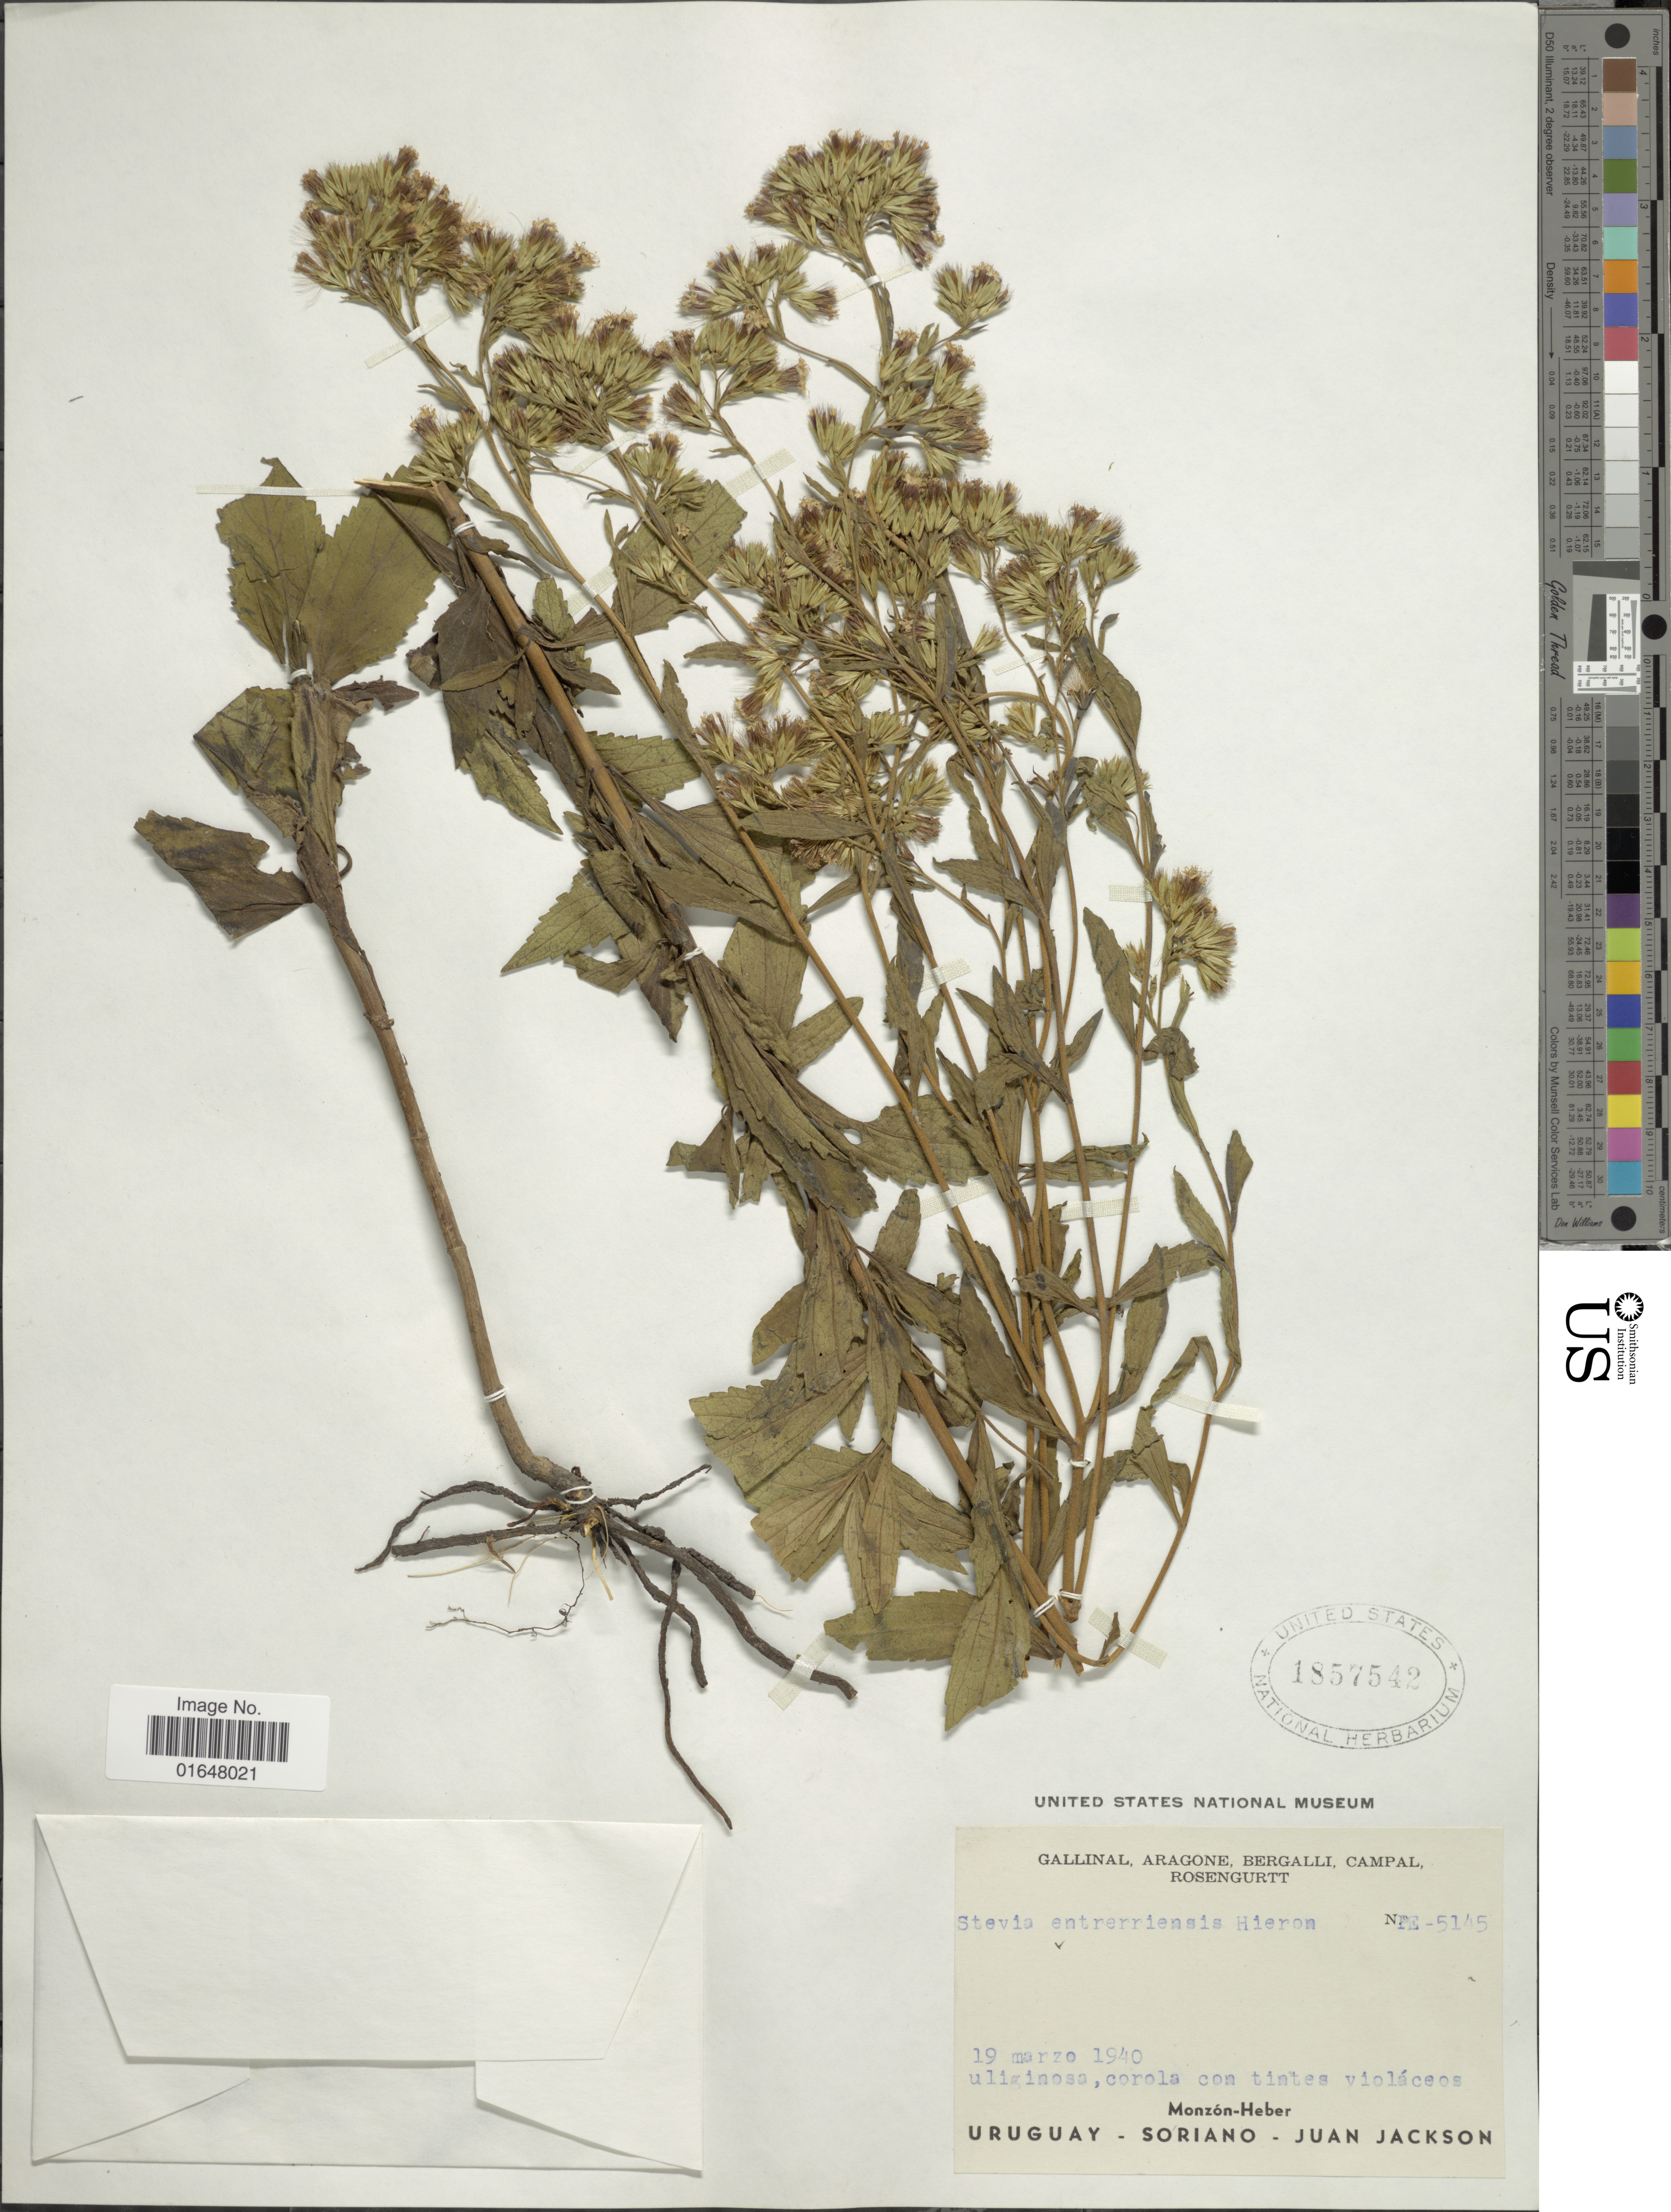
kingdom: Plantae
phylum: Tracheophyta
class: Magnoliopsida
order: Asterales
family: Asteraceae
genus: Stevia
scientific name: Stevia entreriensis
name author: Hieron.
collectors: -. Gallinal, -- Aragone, -- Bergalli, -- Campal & Rosengurtt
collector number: PE5145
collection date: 1940-03-19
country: Uruguay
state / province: Soriano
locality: Juan Jackson, Monzon-Heber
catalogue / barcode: US 1857542